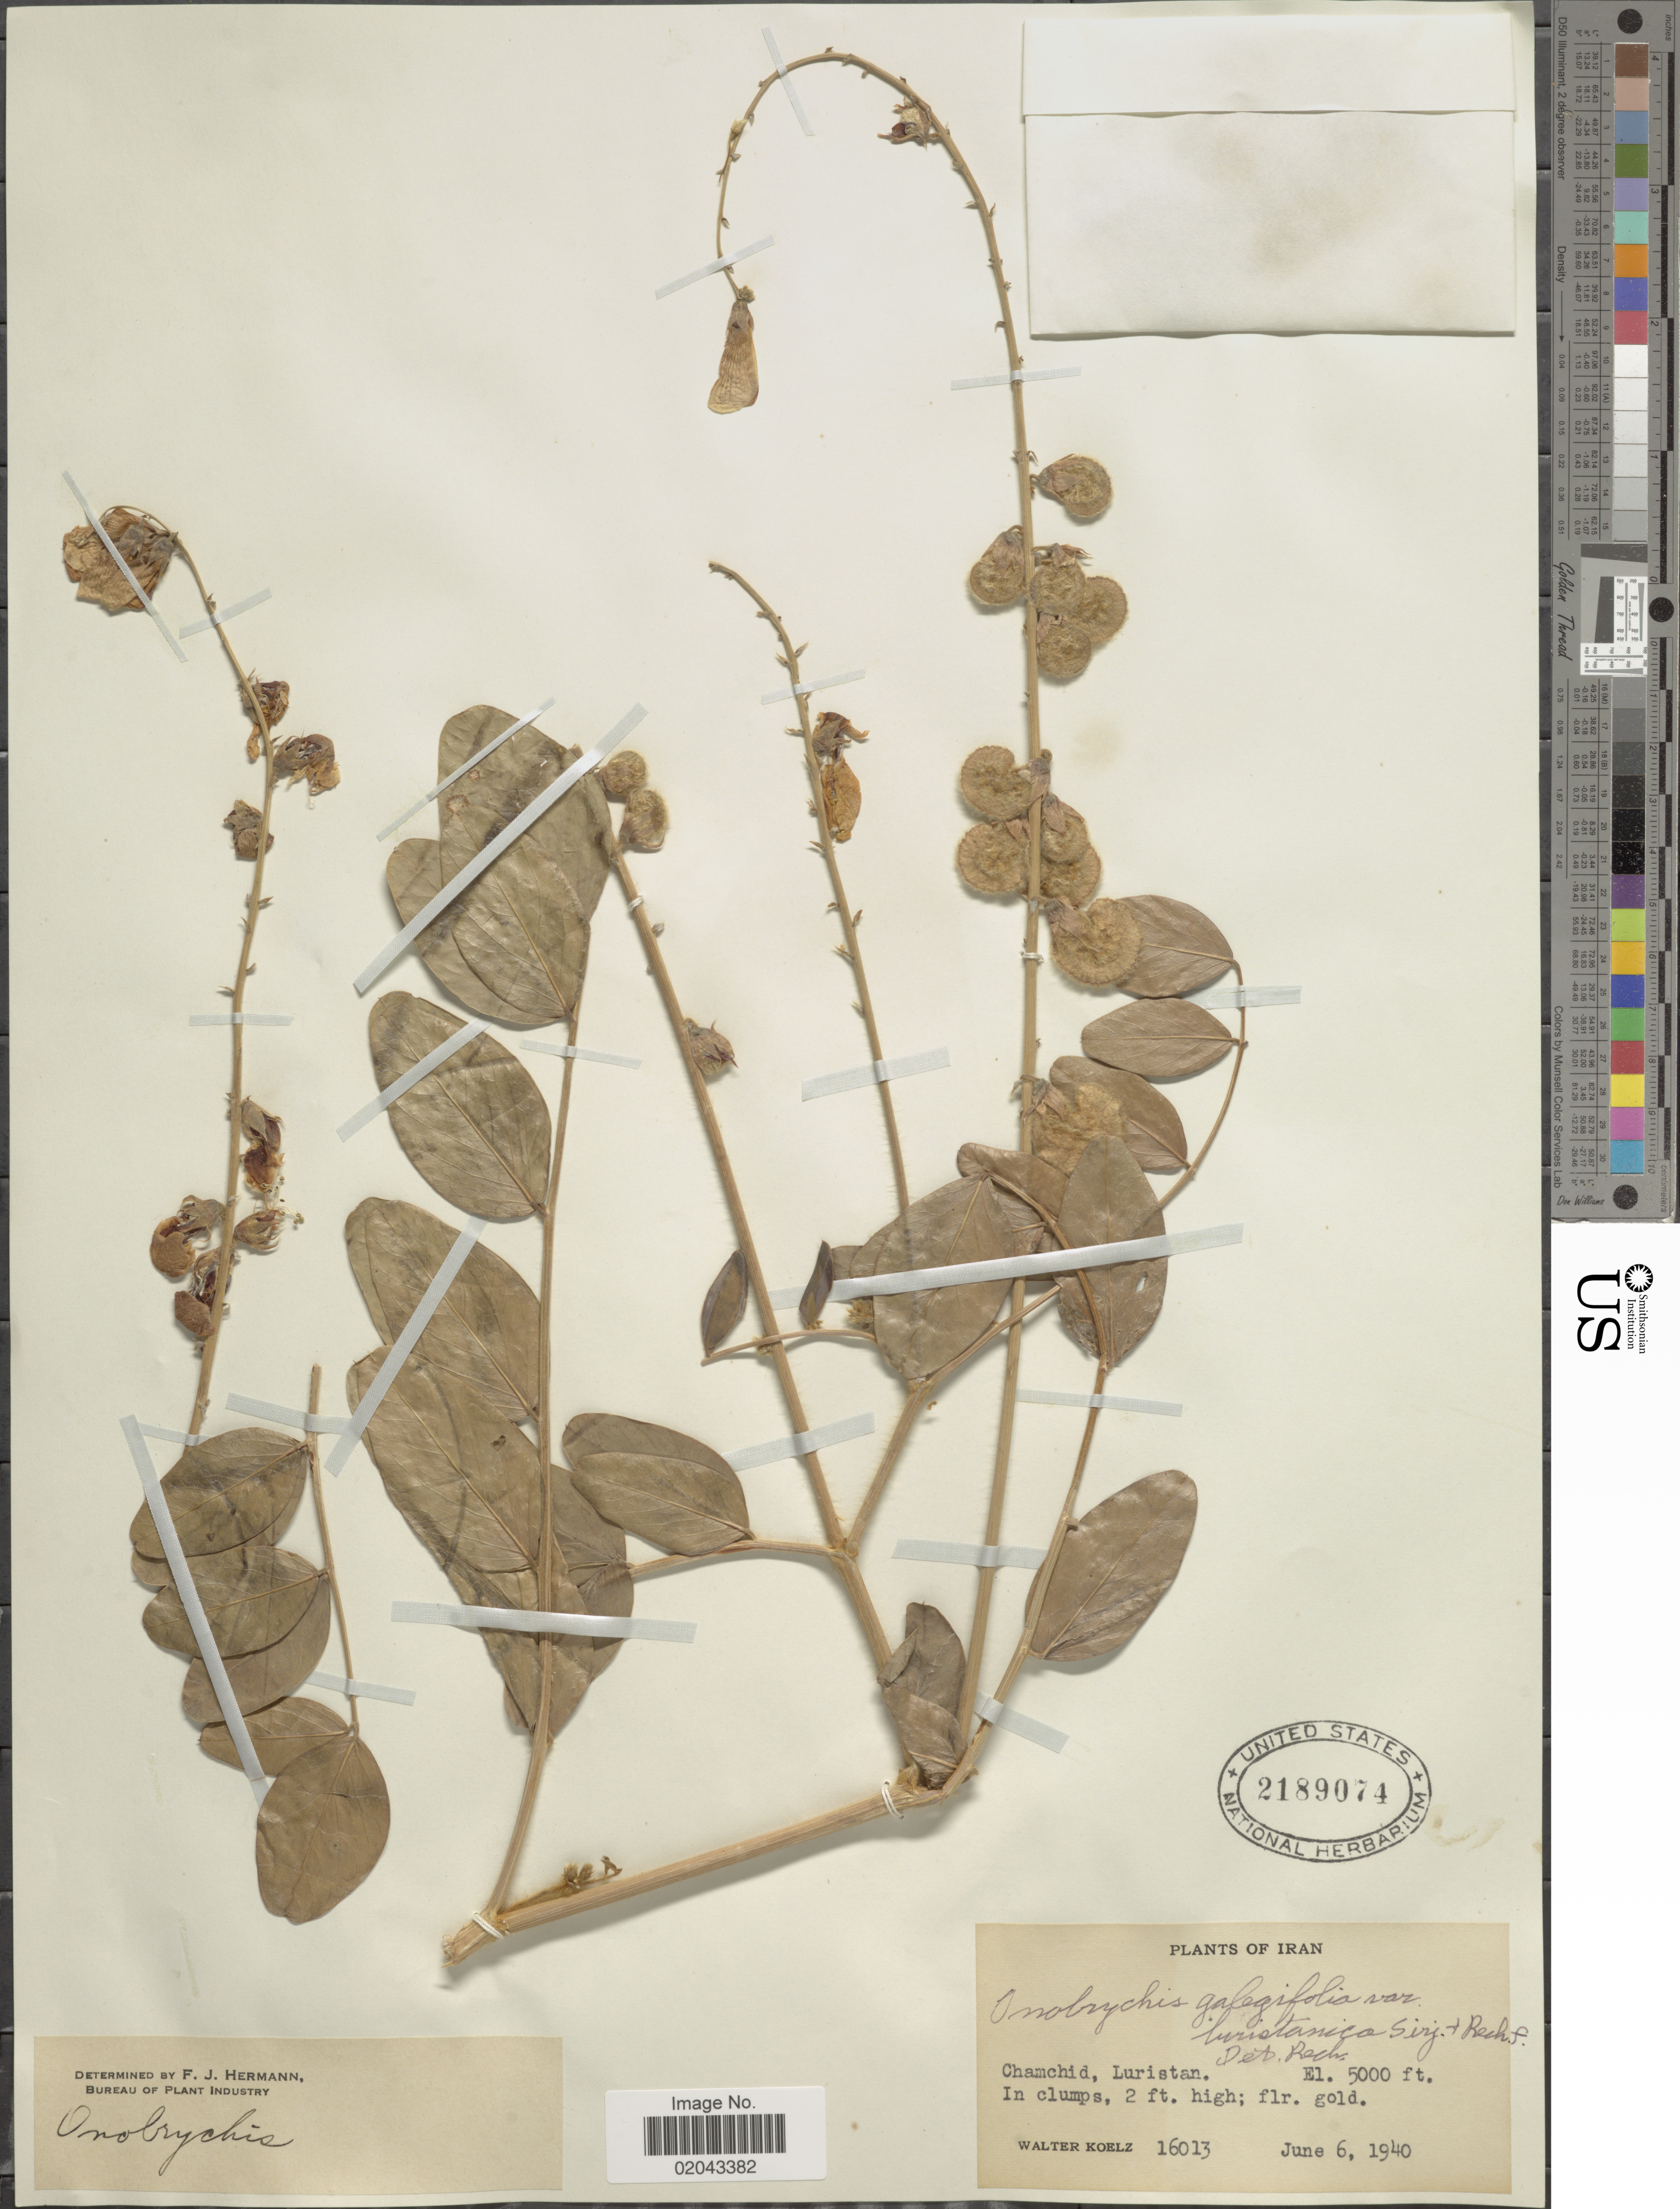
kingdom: Plantae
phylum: Tracheophyta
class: Magnoliopsida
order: Fabales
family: Fabaceae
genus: Onobrychis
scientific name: Onobrychis galegifolia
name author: Boiss.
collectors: W. N. Koelz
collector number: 16013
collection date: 1940-06-06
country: Iran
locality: Chamchid, Luristan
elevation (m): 1524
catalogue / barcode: US 2189074